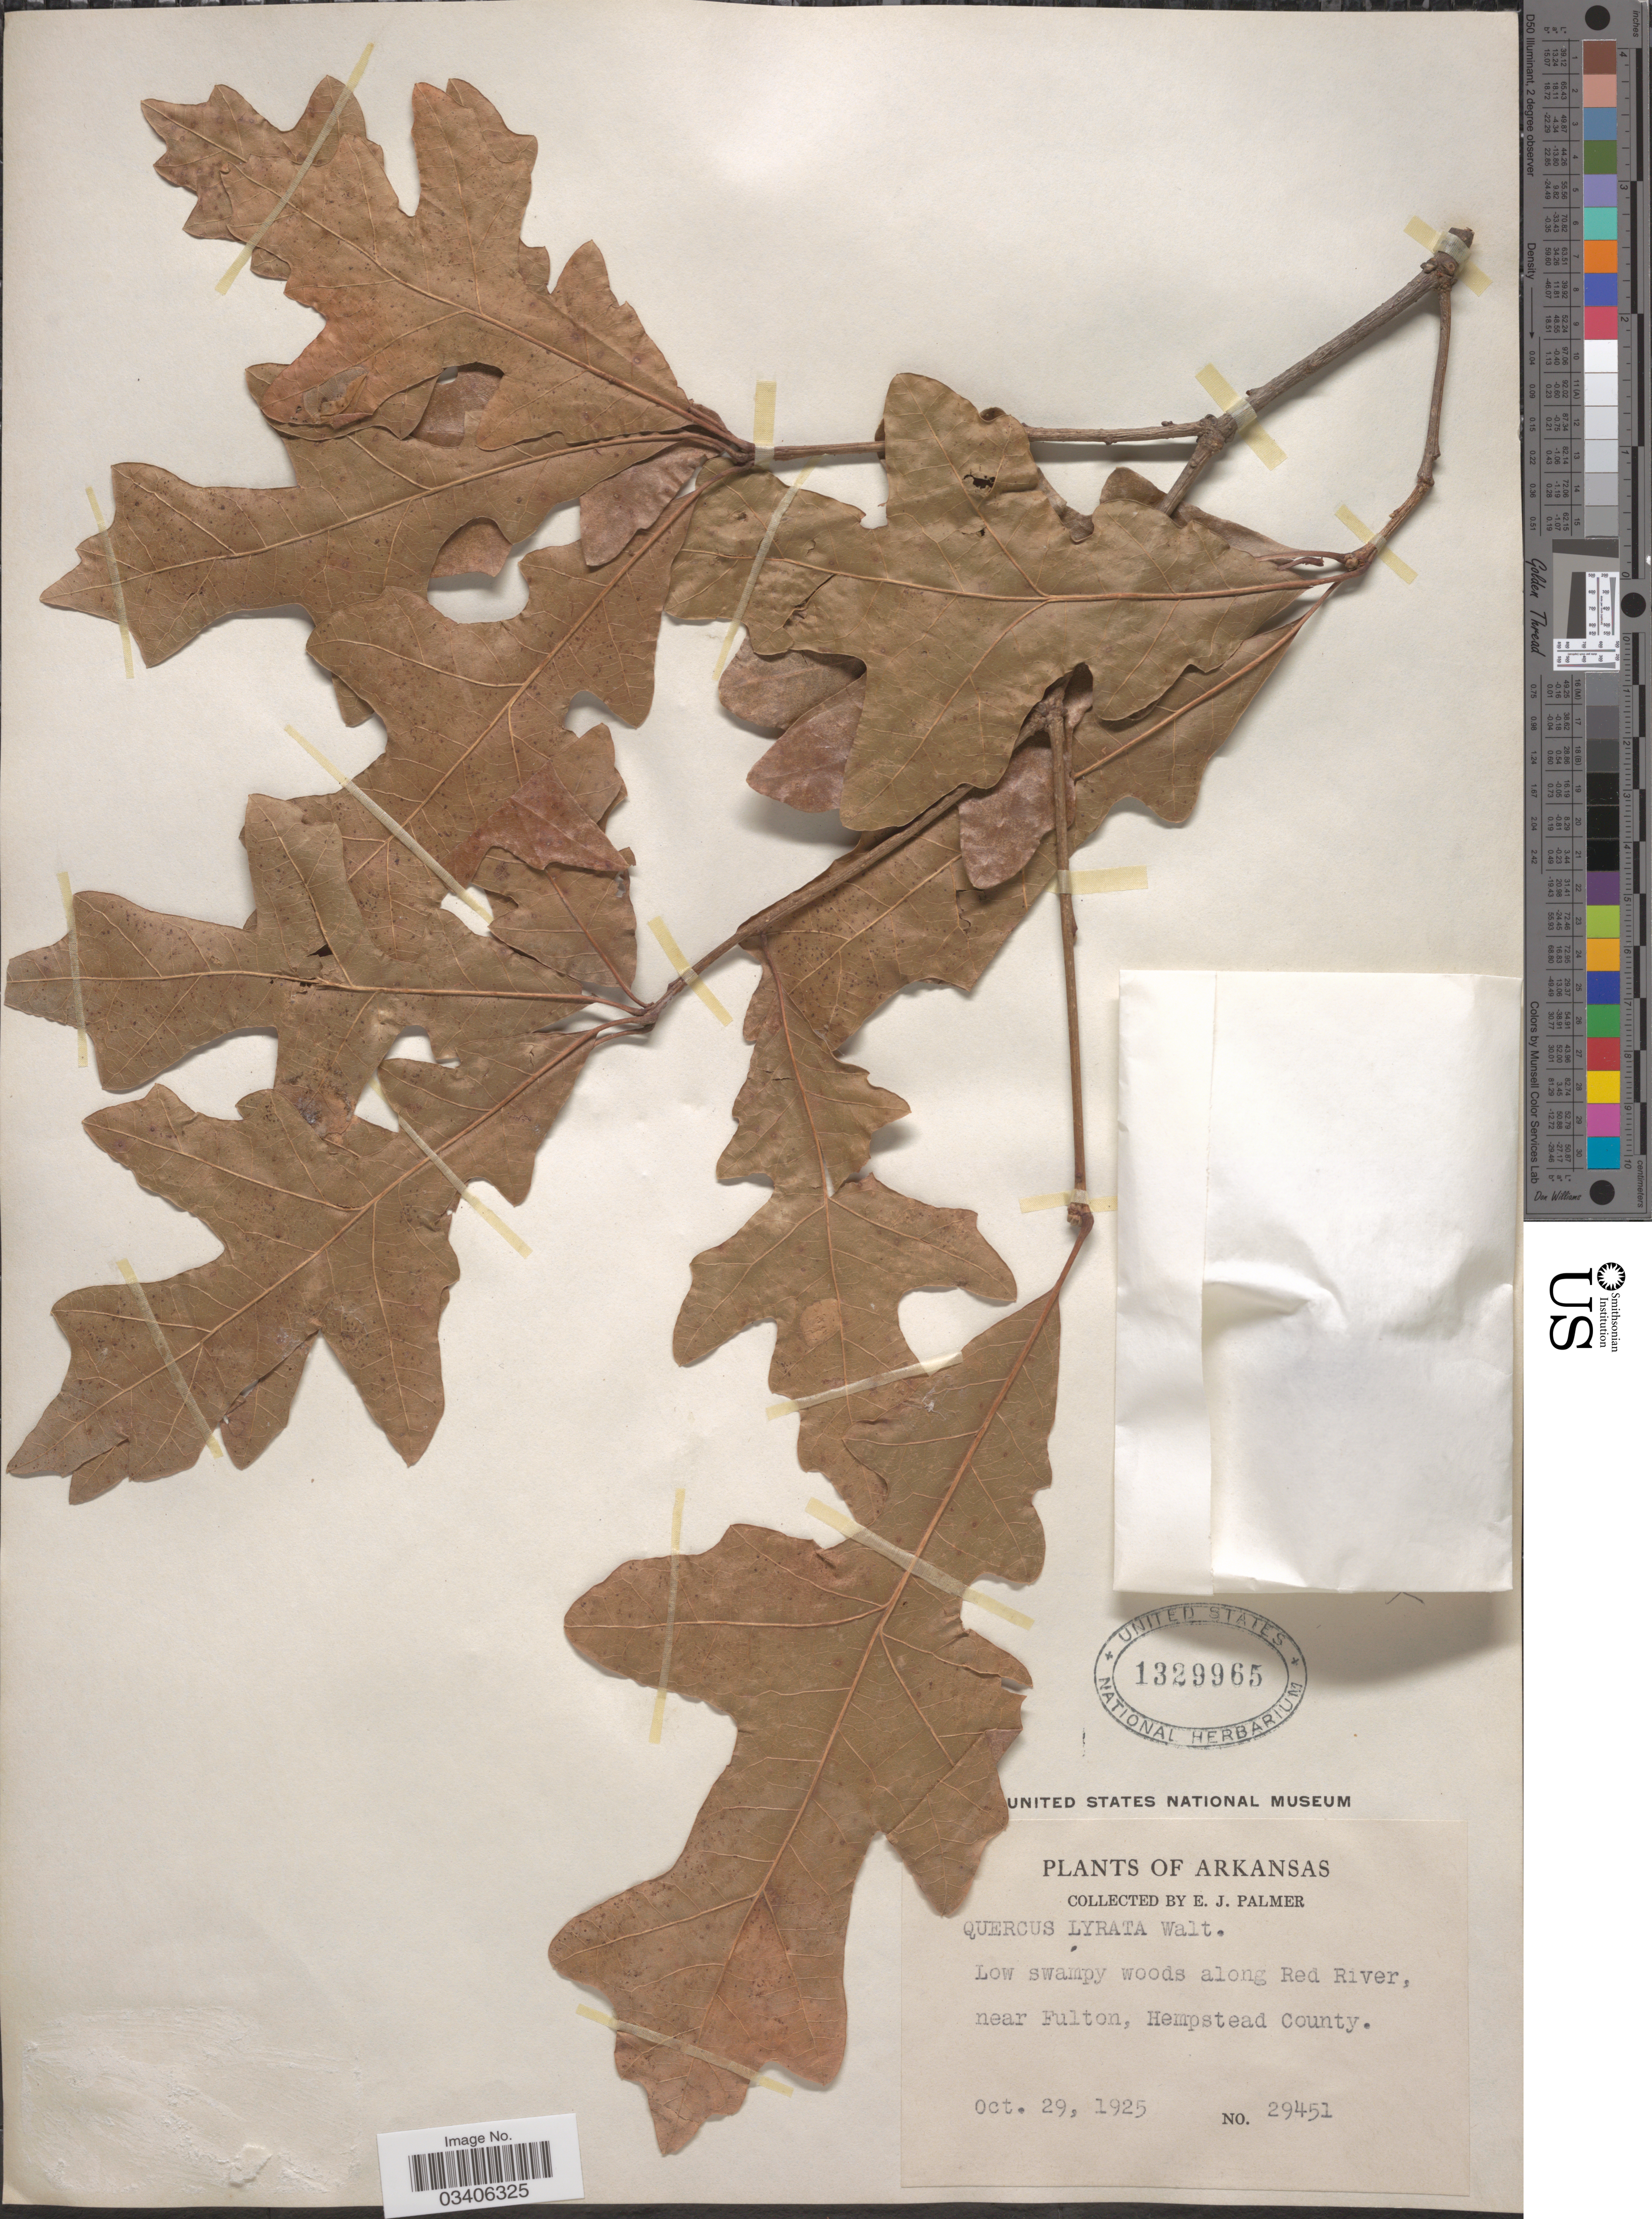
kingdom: Plantae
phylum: Tracheophyta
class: Magnoliopsida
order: Fagales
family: Fagaceae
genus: Quercus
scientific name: Quercus lyrata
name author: Walter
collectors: E. J. Palmer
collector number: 29451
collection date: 1925-10-29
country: United States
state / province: Arkansas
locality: Low swampy woods along Red River, near Fulton, Hempstead County.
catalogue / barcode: US 1329965